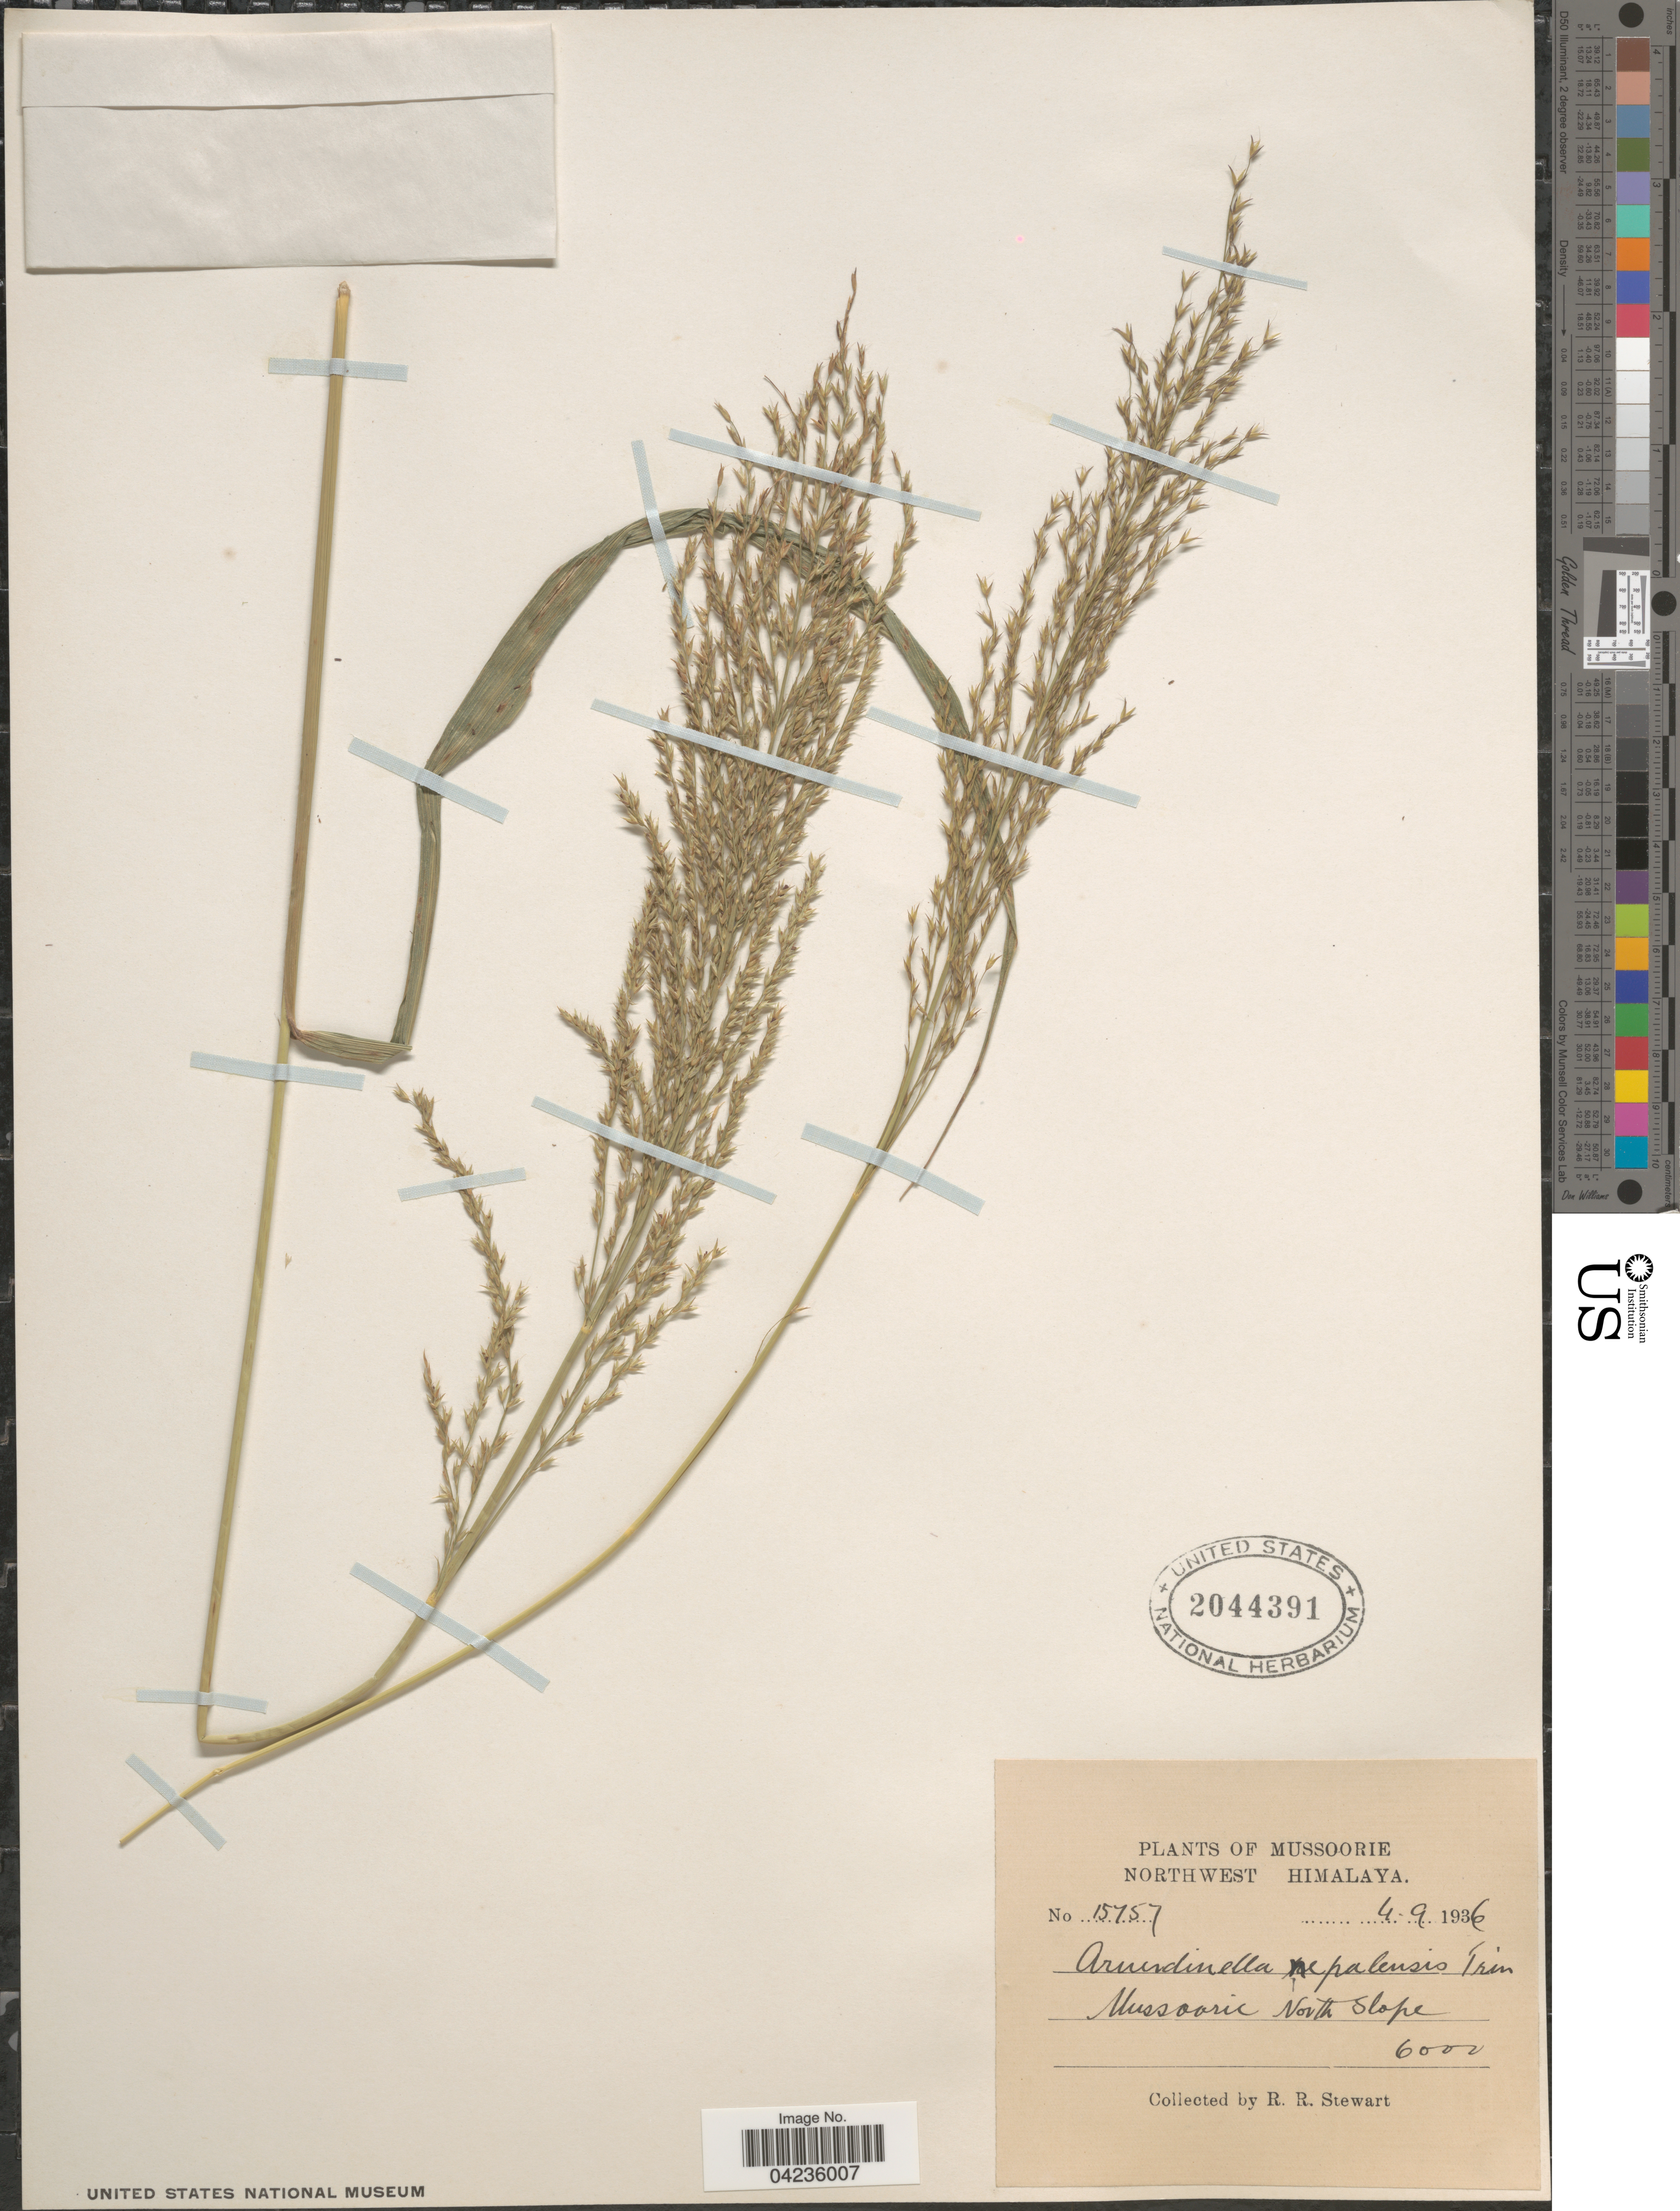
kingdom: Plantae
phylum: Tracheophyta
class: Liliopsida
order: Poales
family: Poaceae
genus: Arundinella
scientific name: Arundinella nepalensis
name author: Trin.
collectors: R. Stewart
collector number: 15757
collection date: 1936-09-04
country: India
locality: Mussoorie. Northwest Himalaya. Mussoorie North Slope.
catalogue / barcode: US 2044391